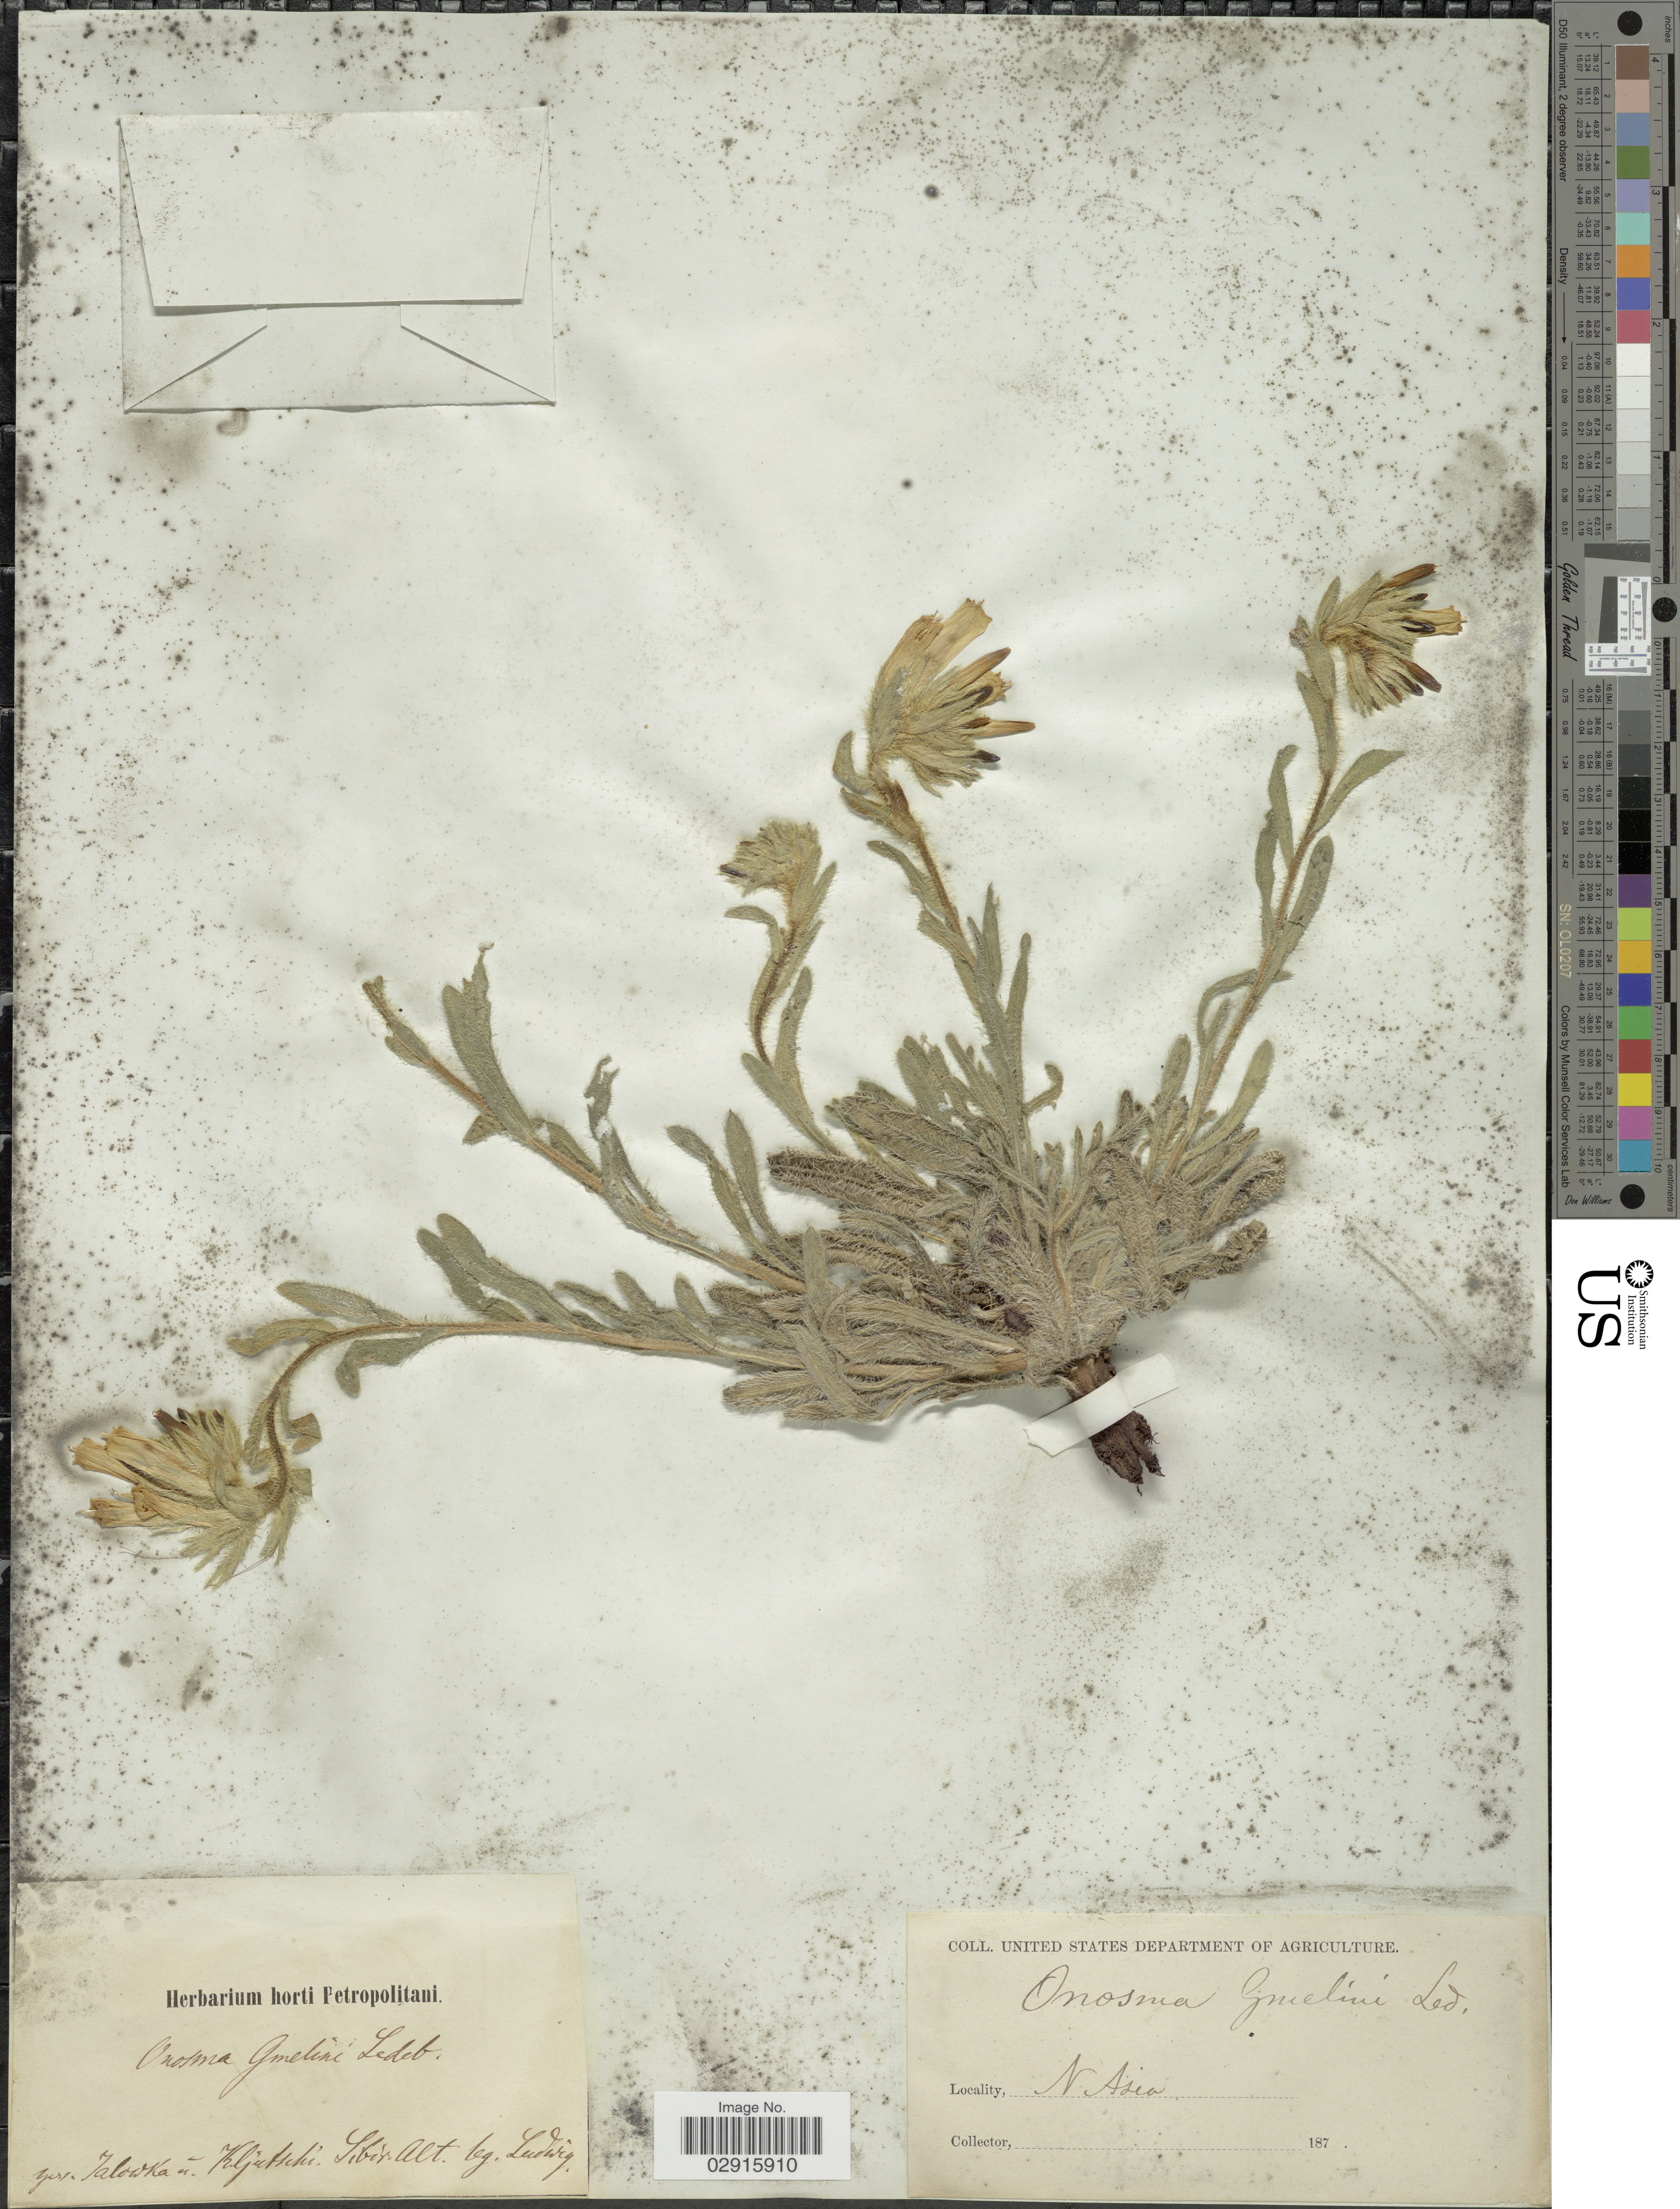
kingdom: Plantae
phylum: Tracheophyta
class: Magnoliopsida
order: Boraginales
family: Boraginaceae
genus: Onosma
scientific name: Onosma gmelinii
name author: Ledeb.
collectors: Ludwig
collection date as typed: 187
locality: Yesr [interpreted] Jalowka in Kljatschi [interpreted] Siber., N. Asia.